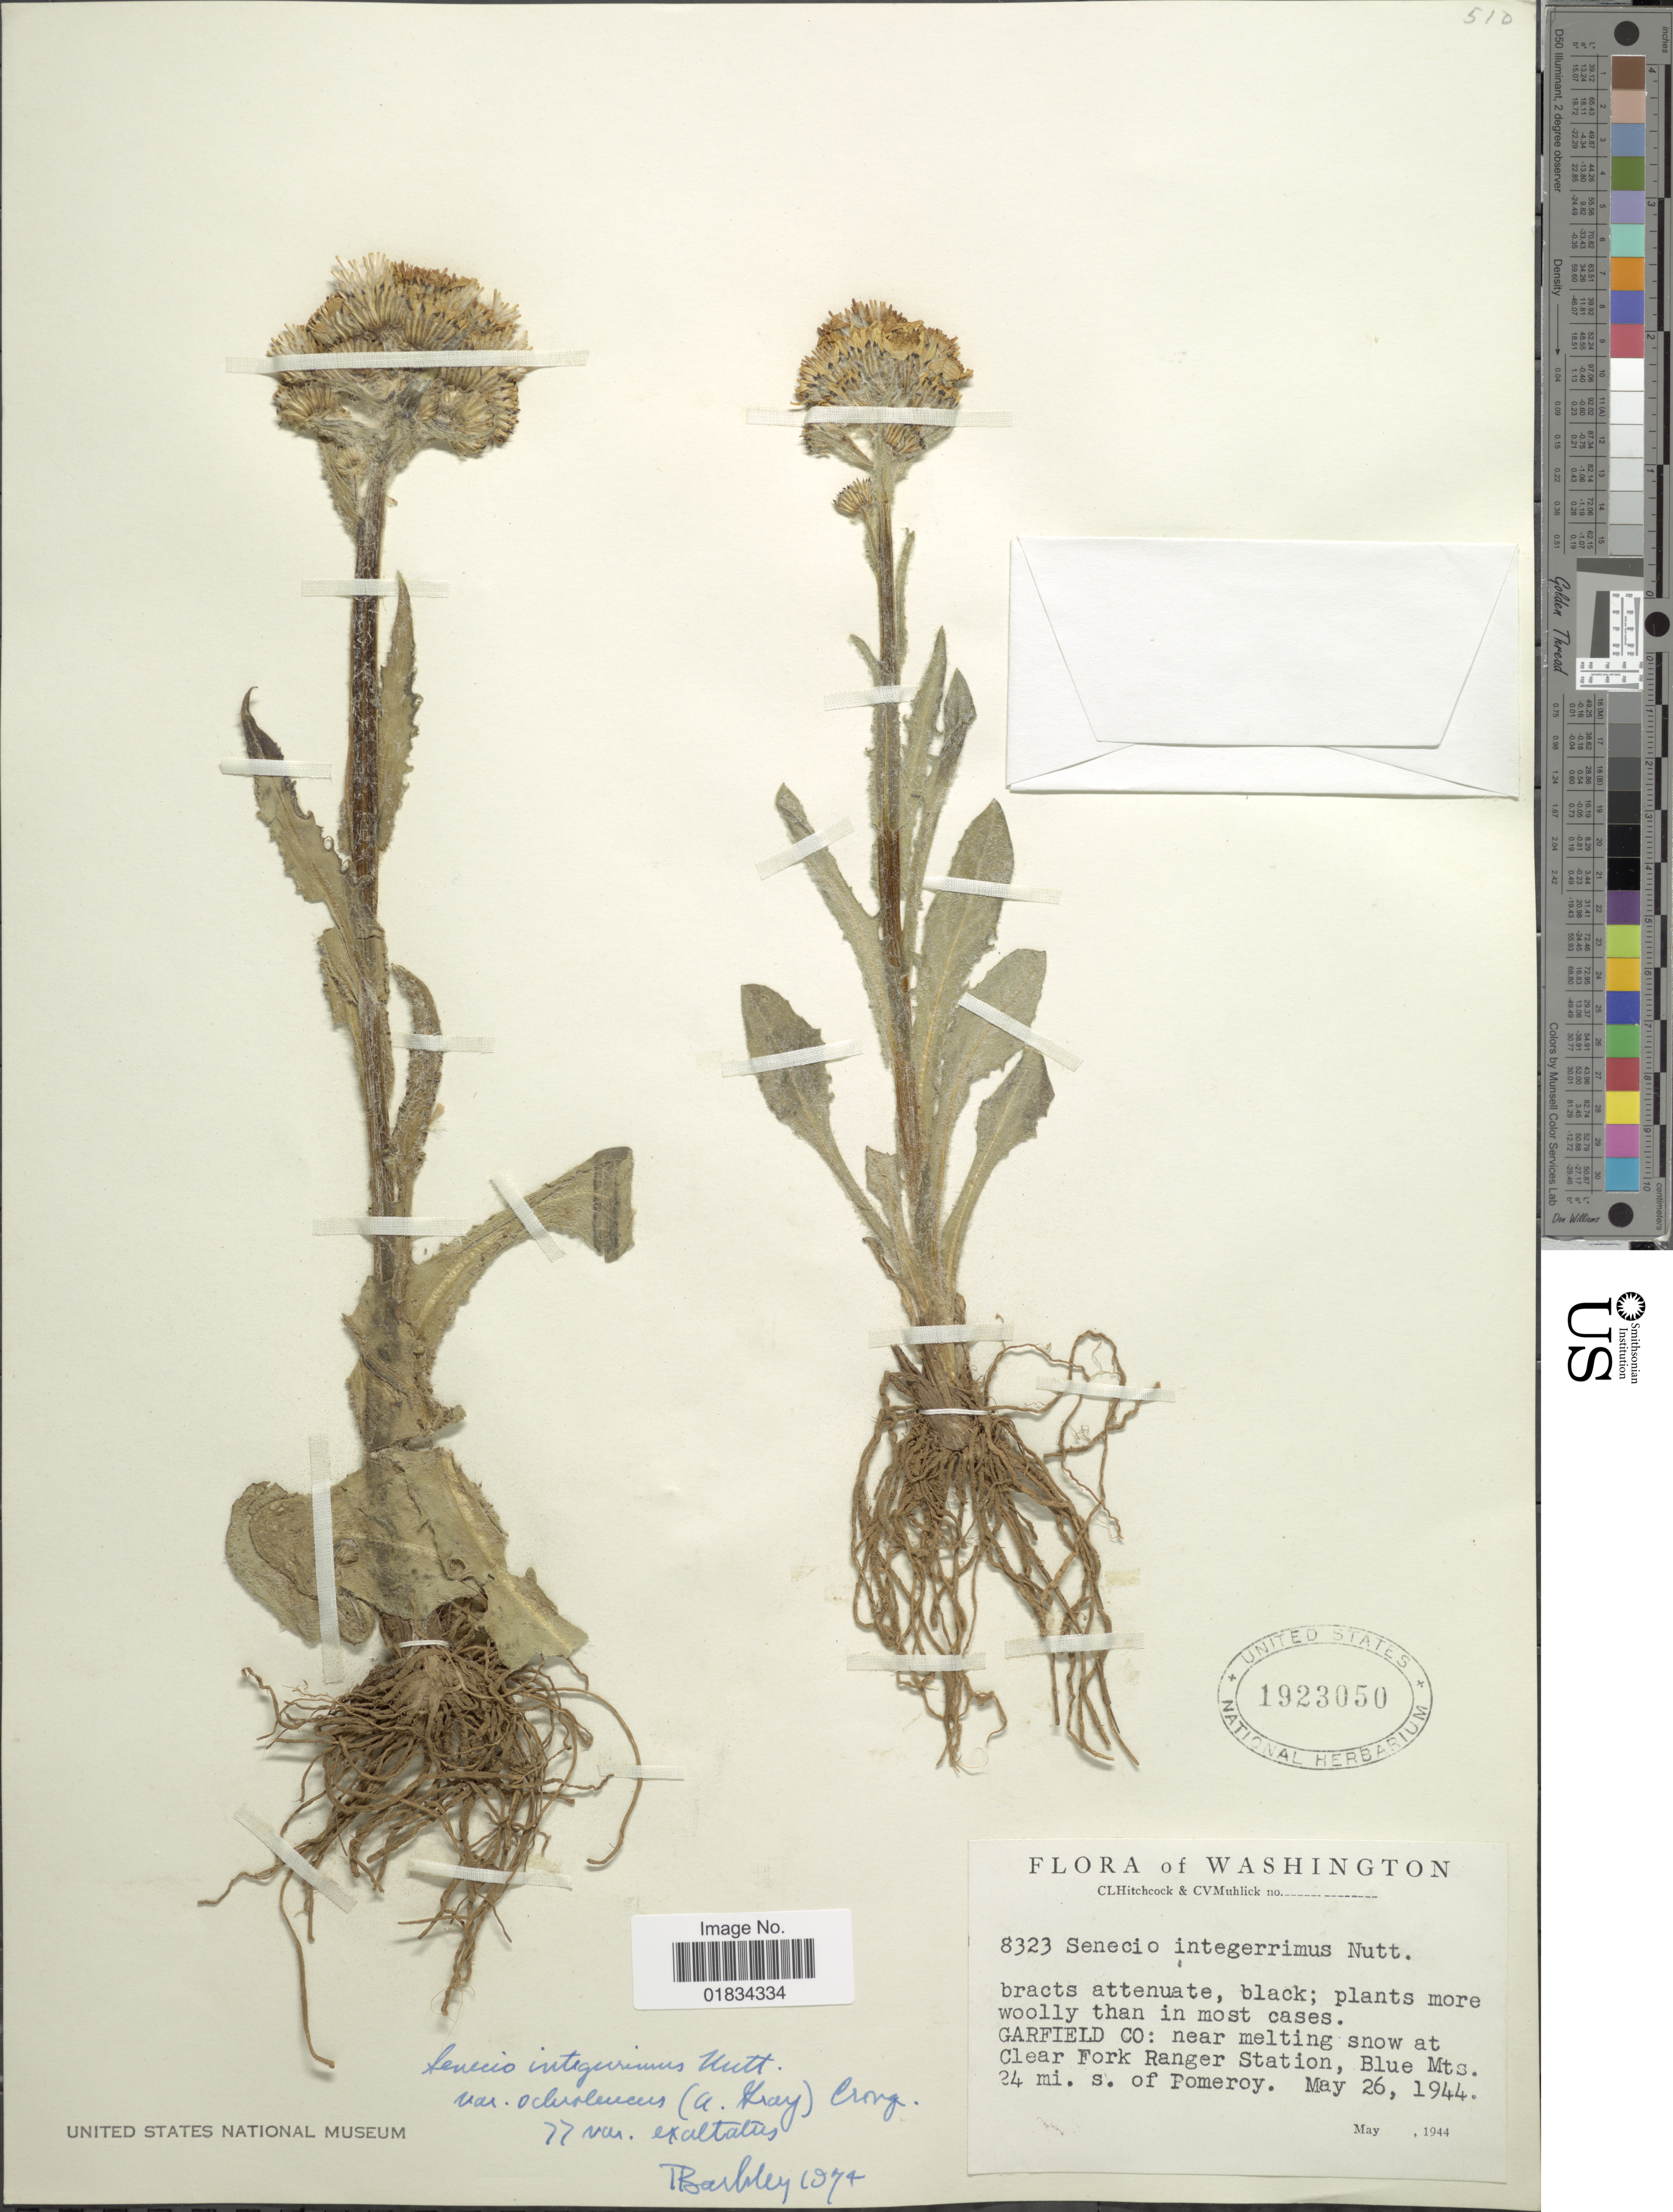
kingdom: Plantae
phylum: Tracheophyta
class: Magnoliopsida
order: Asterales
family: Asteraceae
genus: Senecio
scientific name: Senecio integerrimus var. ochroleucus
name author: (A. Gray) Cronq.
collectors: C. L. Hitchcock & C. V. Muhlick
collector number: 8323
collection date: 1944-05-26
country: United States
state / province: Washington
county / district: Garfield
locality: Garfield Co: near melting snow at Clear Fork ranger station, Blue Mts. 24 mi. s. of Pomeroy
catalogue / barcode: US 1923050